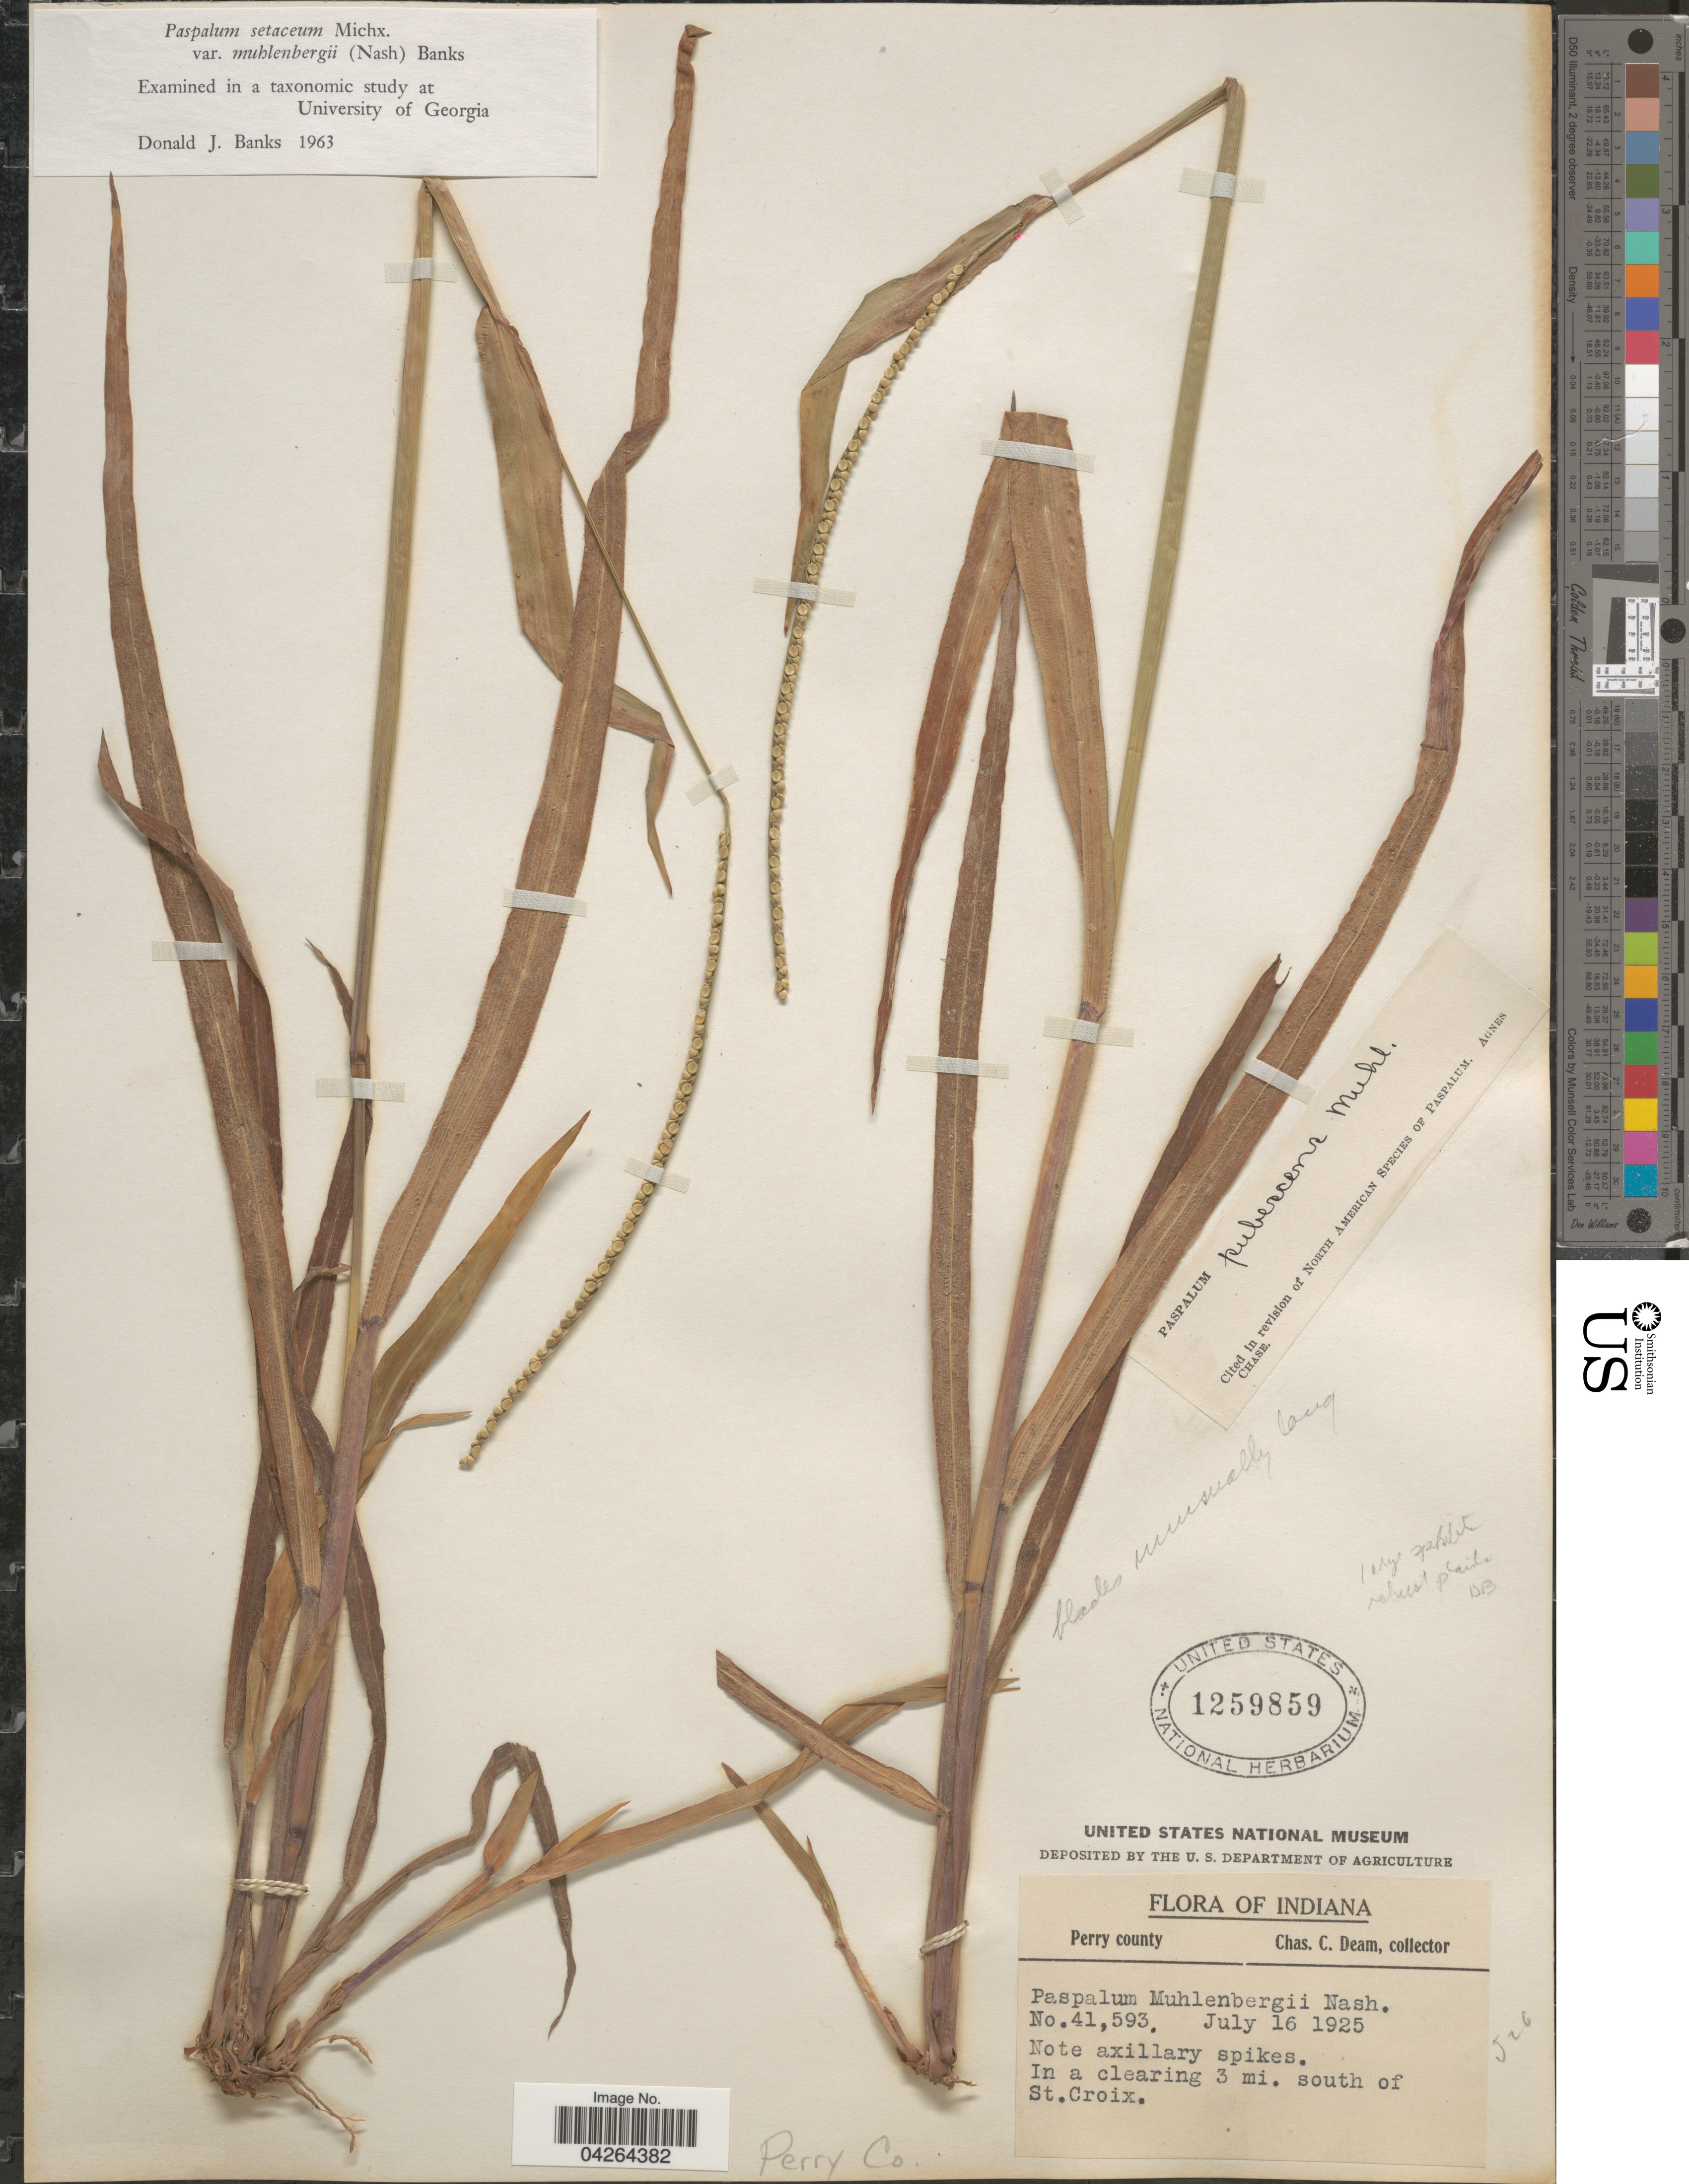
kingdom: Plantae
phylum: Tracheophyta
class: Liliopsida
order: Poales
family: Poaceae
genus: Paspalum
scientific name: Paspalum setaceum var. muhlenbergii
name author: (Nash) D.J. Banks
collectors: C. C. Deam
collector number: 41593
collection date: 1925-07-16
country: United States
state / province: Indiana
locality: Perry county. In a clearing 3 mi. south of St. Croix.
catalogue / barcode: US 1259859